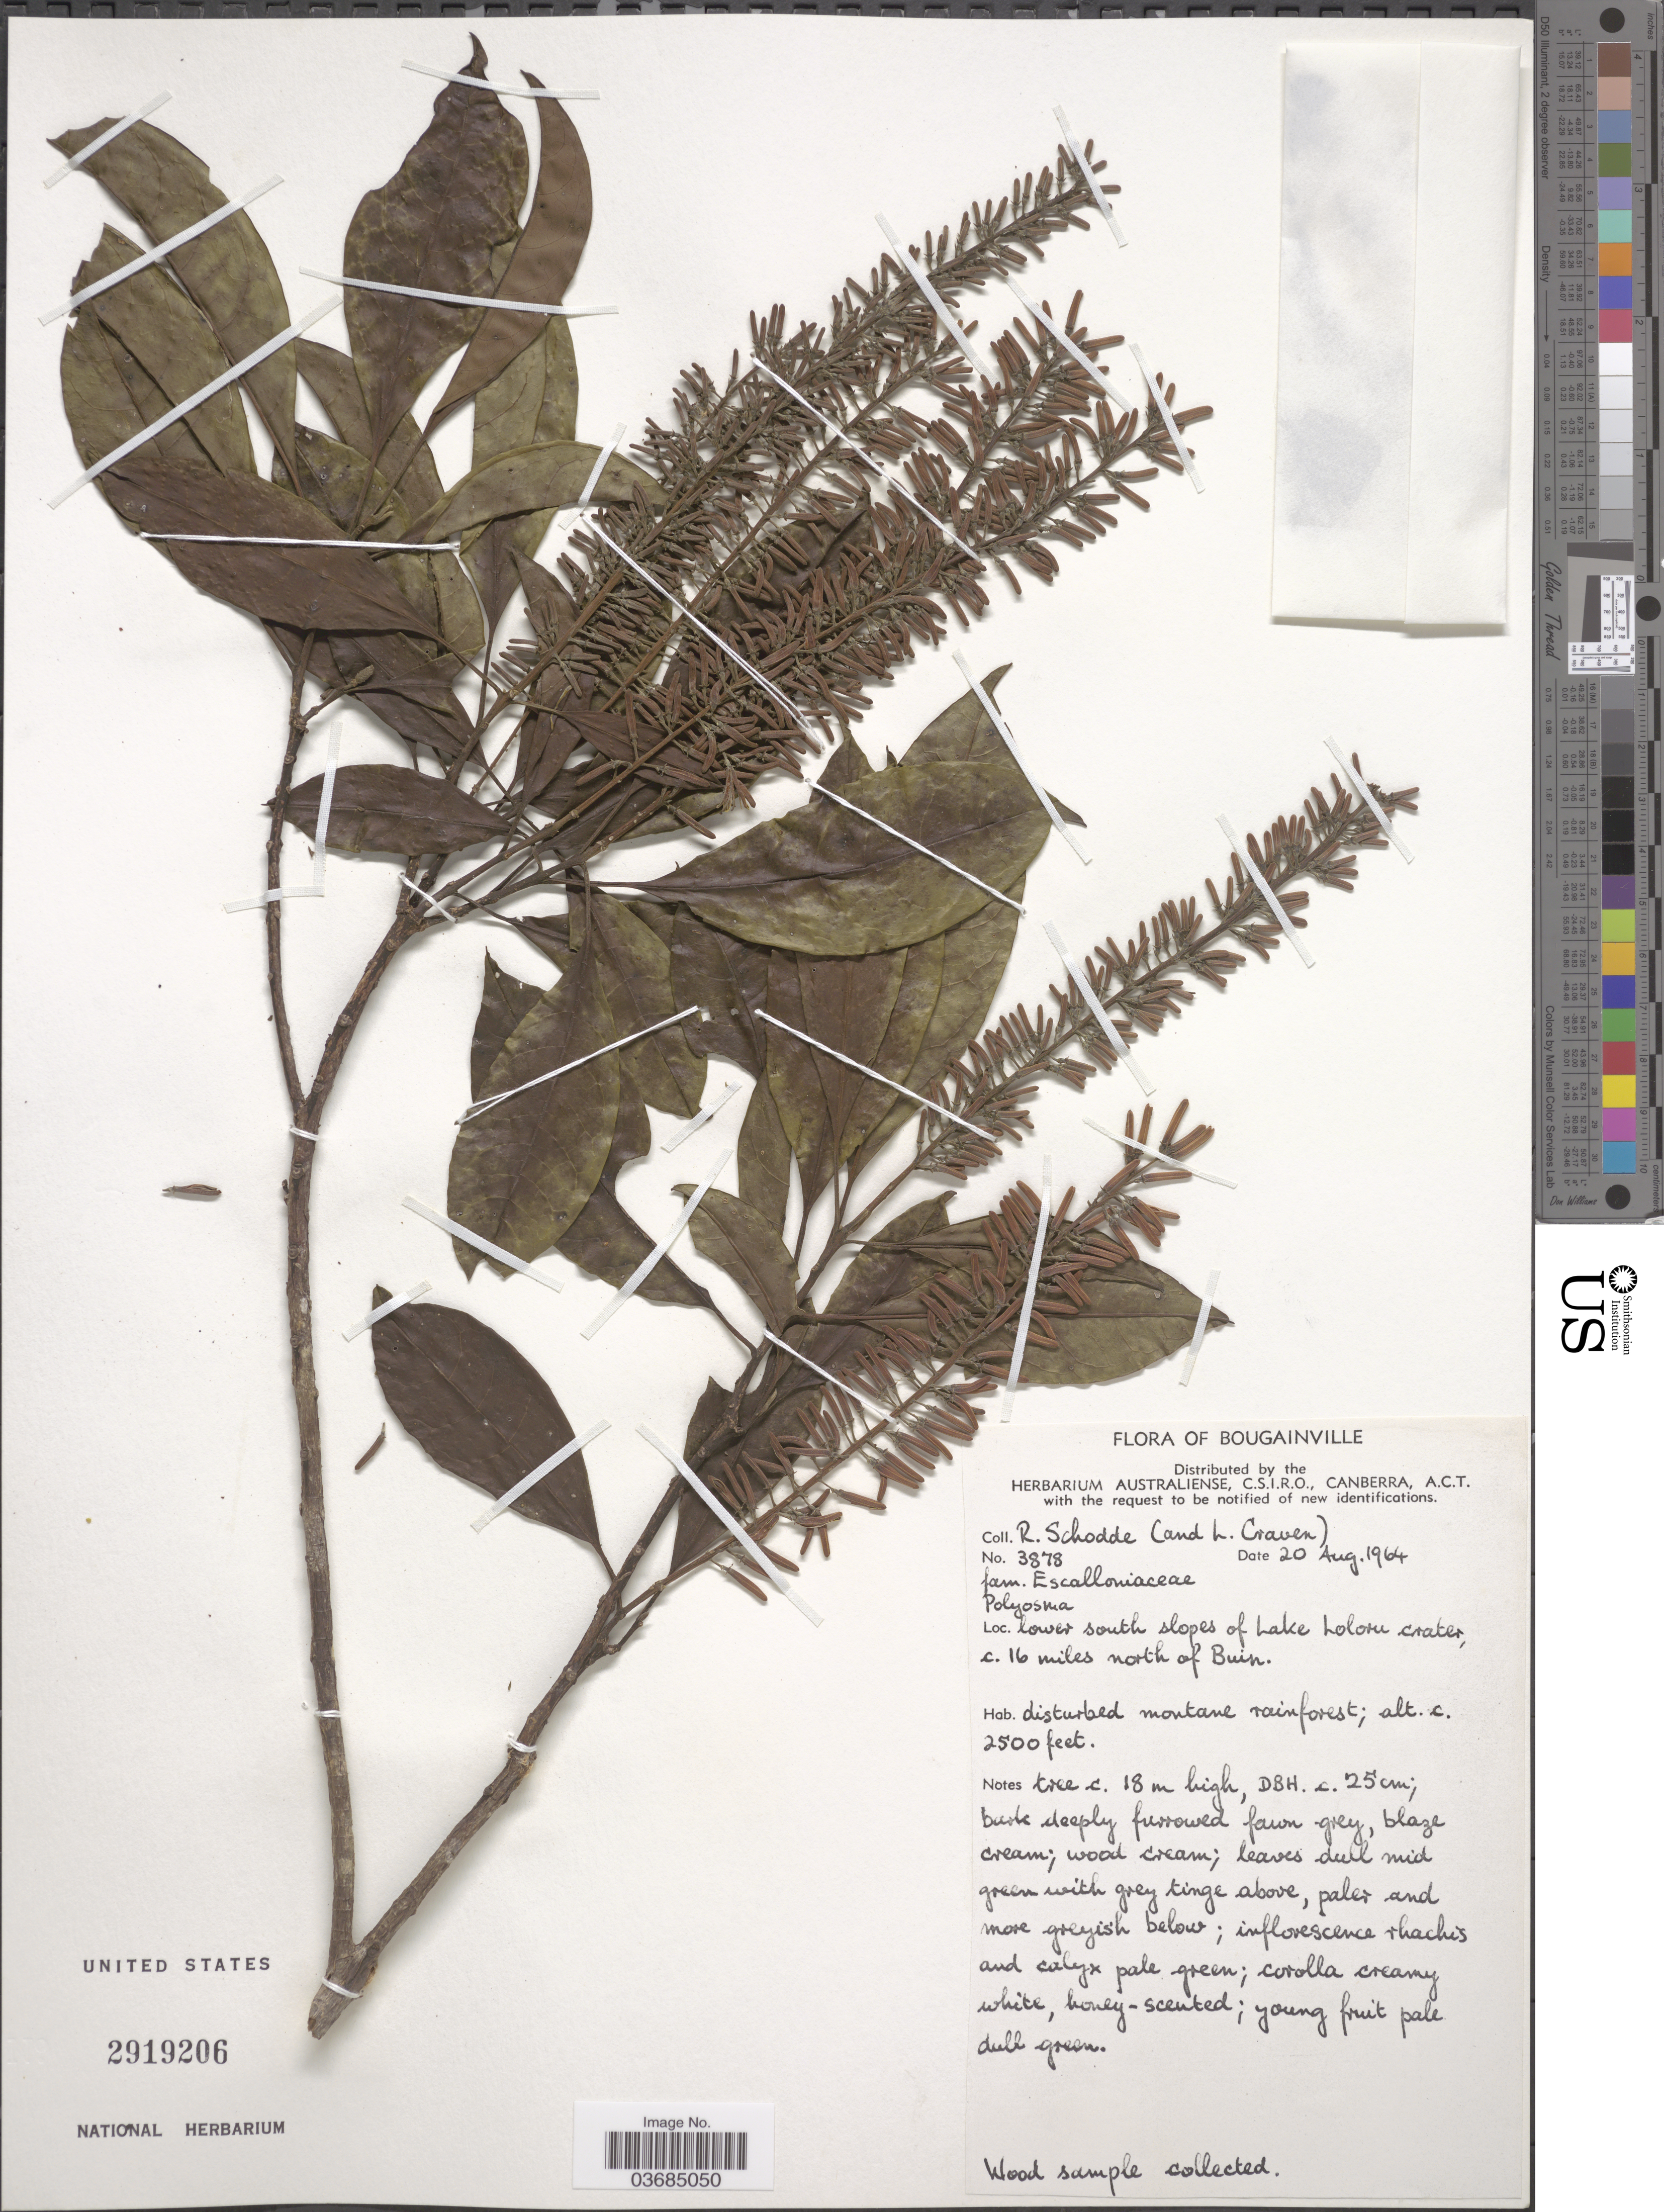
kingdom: Plantae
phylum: Tracheophyta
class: Magnoliopsida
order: Escalloniales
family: Escalloniaceae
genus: Polyosma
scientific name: Polyosma sp.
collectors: R. Schodde & L. A. Craven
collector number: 3878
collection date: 1964-08-20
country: Papua New Guinea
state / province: Bougainville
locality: Lower south slopes of Lake Lolore crater, c. 16 miles north of Buin.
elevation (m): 762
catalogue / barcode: US 2919206